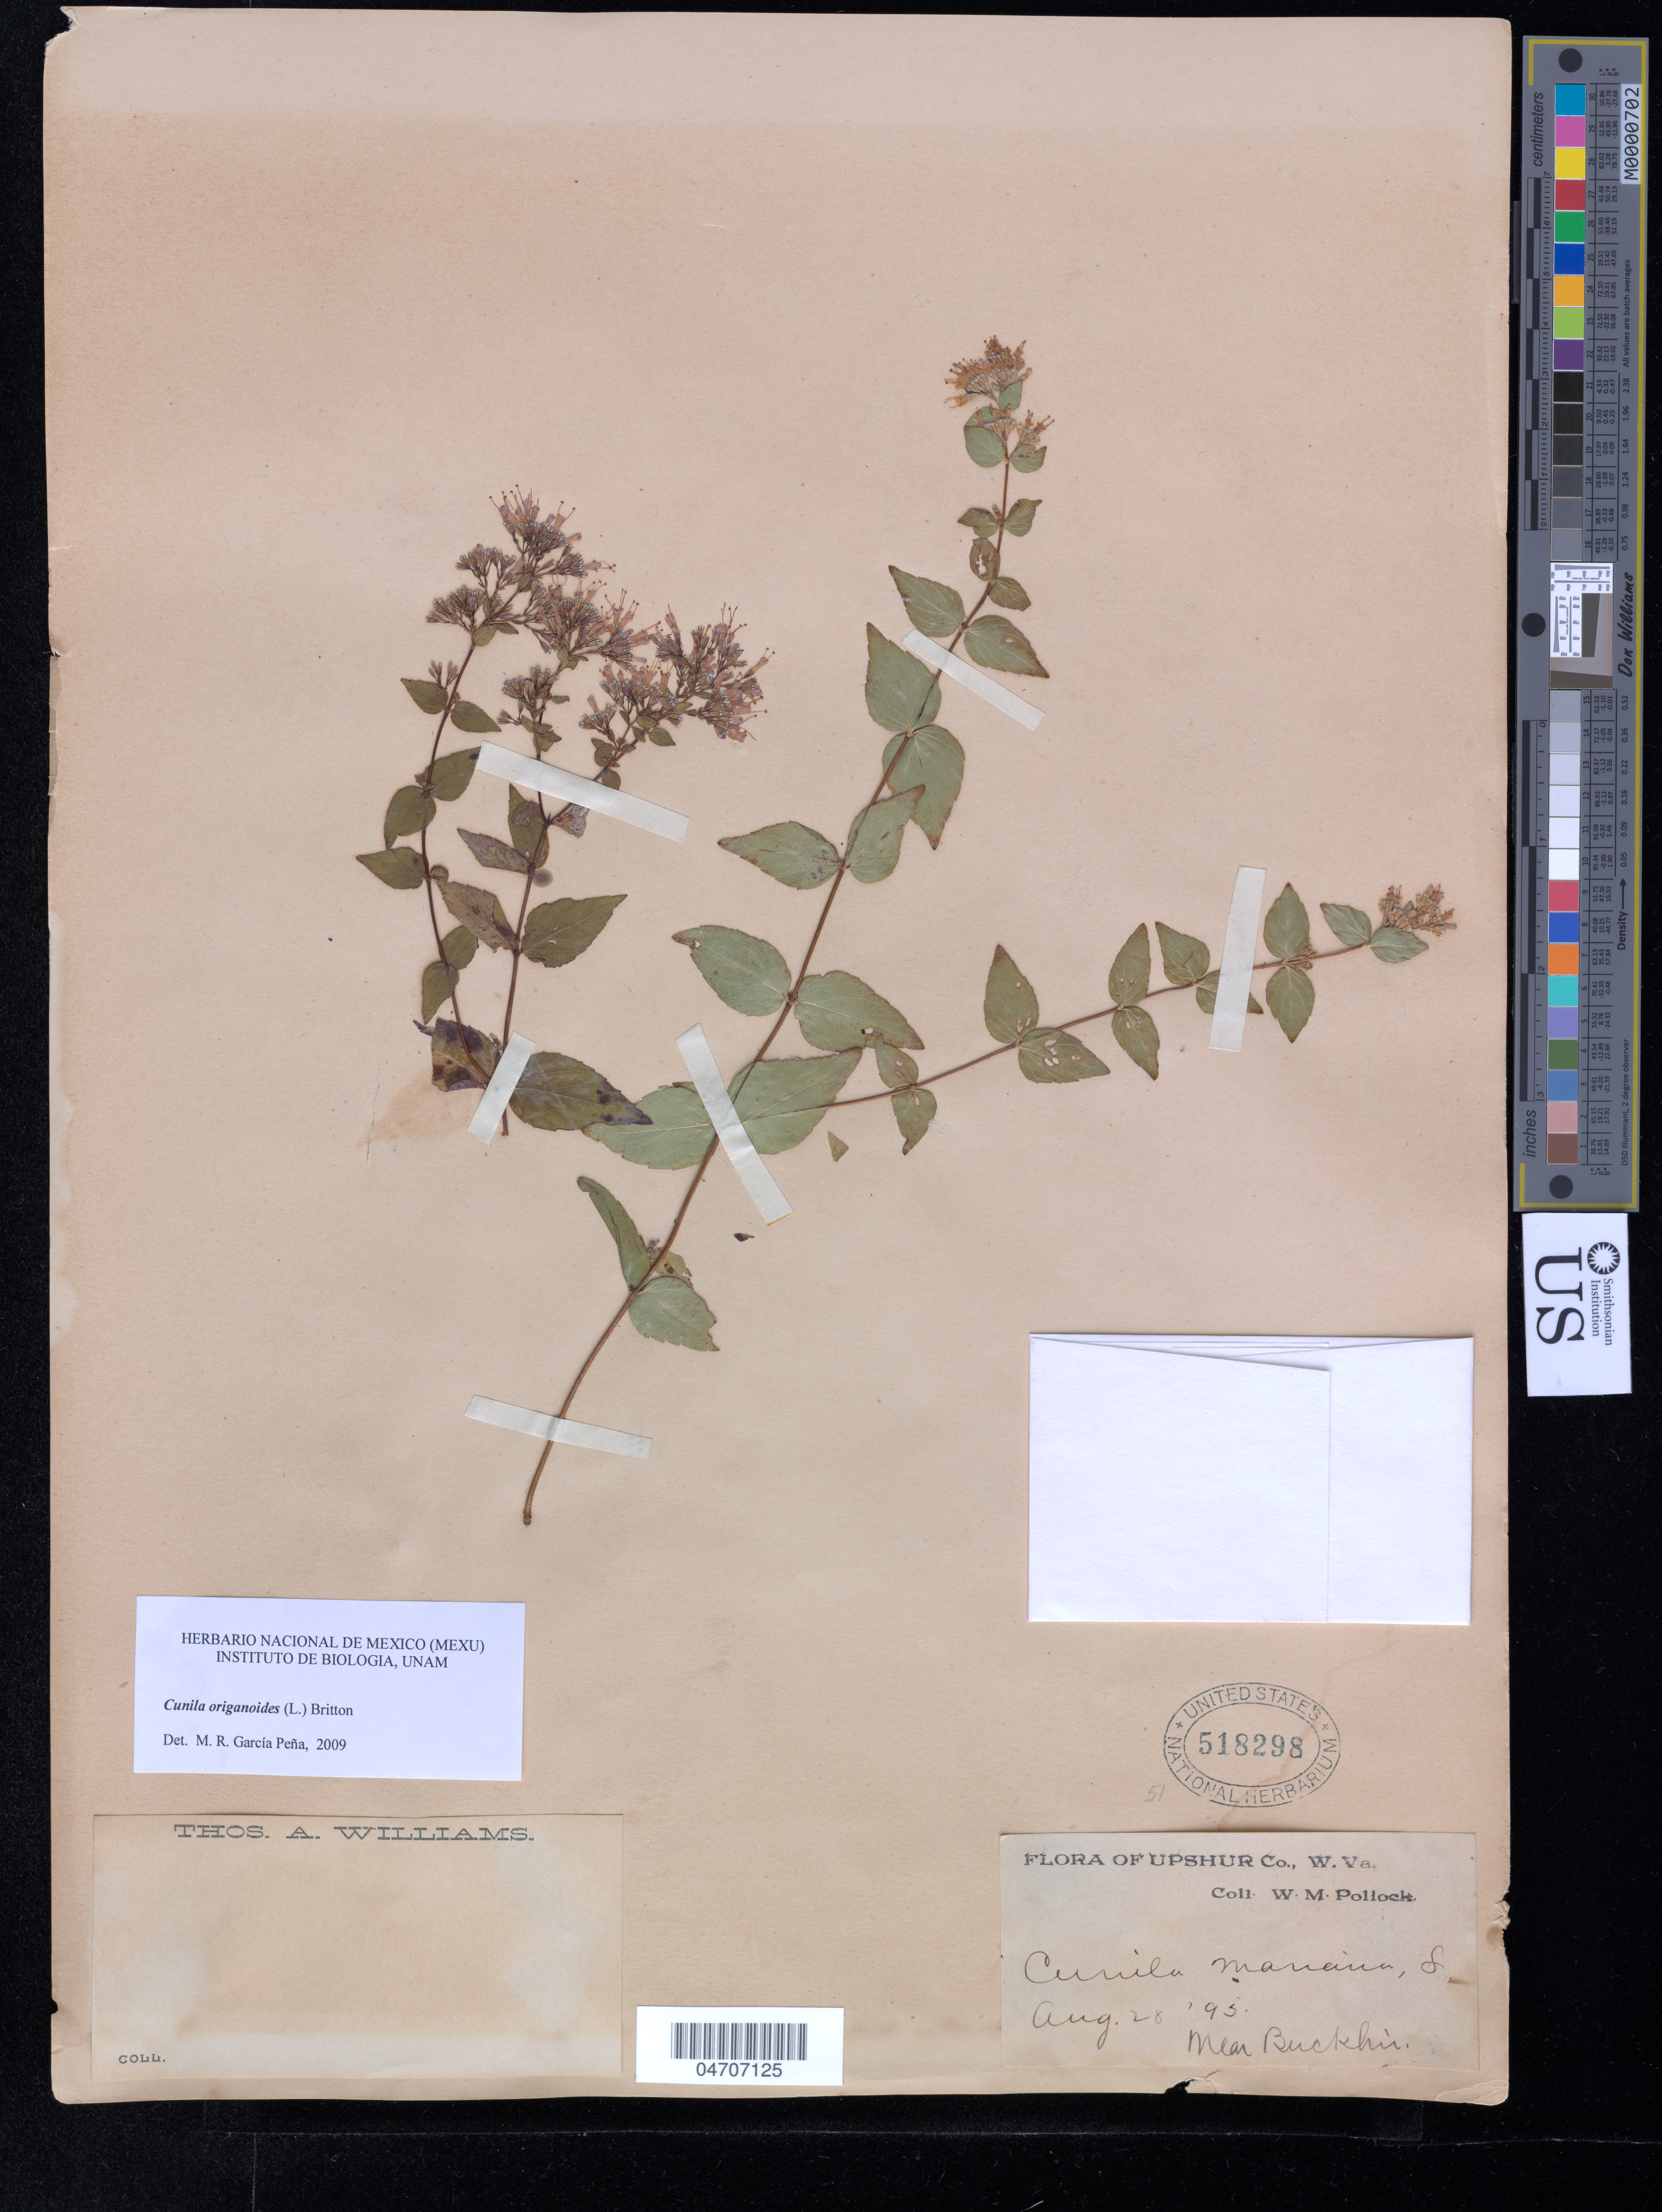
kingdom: Plantae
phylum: Tracheophyta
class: Magnoliopsida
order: Lamiales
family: Lamiaceae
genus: Cunila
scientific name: Cunila origanoides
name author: (L.) Britton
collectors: W. M. Pollock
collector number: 51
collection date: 1995-08-28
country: United States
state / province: West Virginia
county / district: Upshur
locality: Near Bucklin.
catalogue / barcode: US 518298